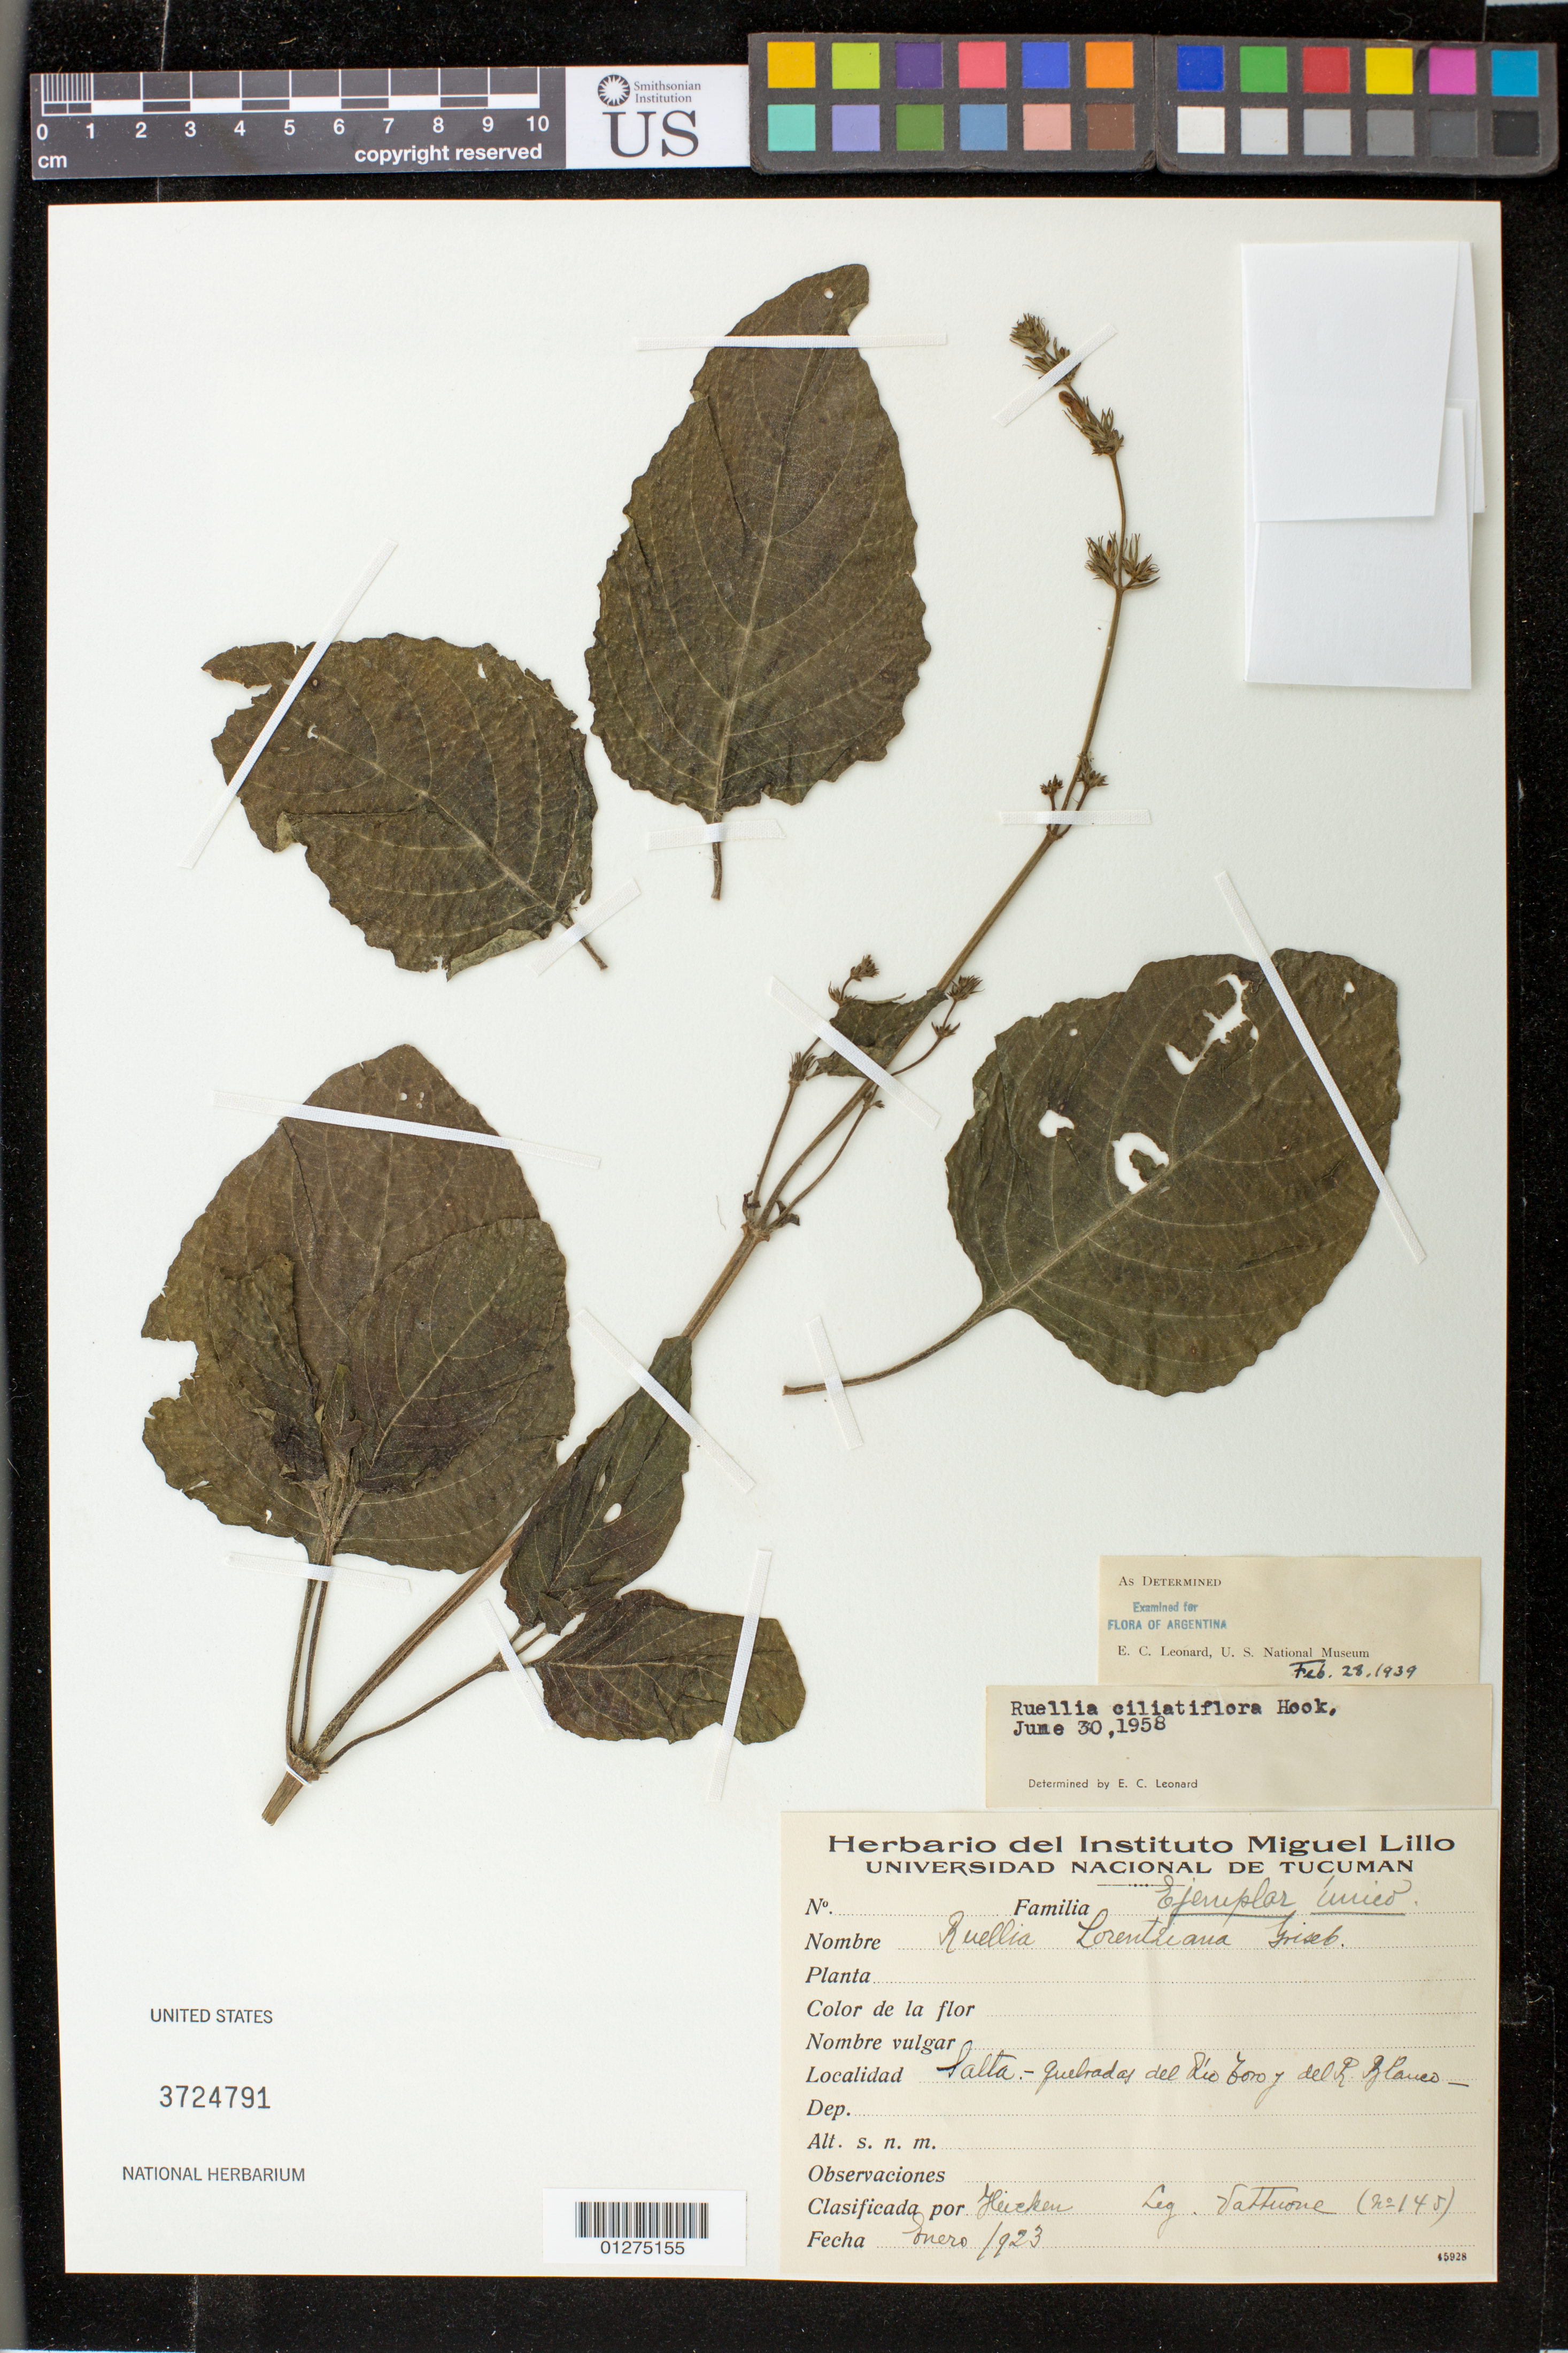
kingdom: Plantae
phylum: Tracheophyta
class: Magnoliopsida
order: Lamiales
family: Acanthaceae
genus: Ruellia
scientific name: Ruellia ciliatiflora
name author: Hook.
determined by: Leonard, Emery C., (US)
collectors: -. Vattuone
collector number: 145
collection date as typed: Jan 1923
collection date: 1923-01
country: Argentina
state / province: Salta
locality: Quebradas del rio Toro y Blanco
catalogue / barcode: US 3724791